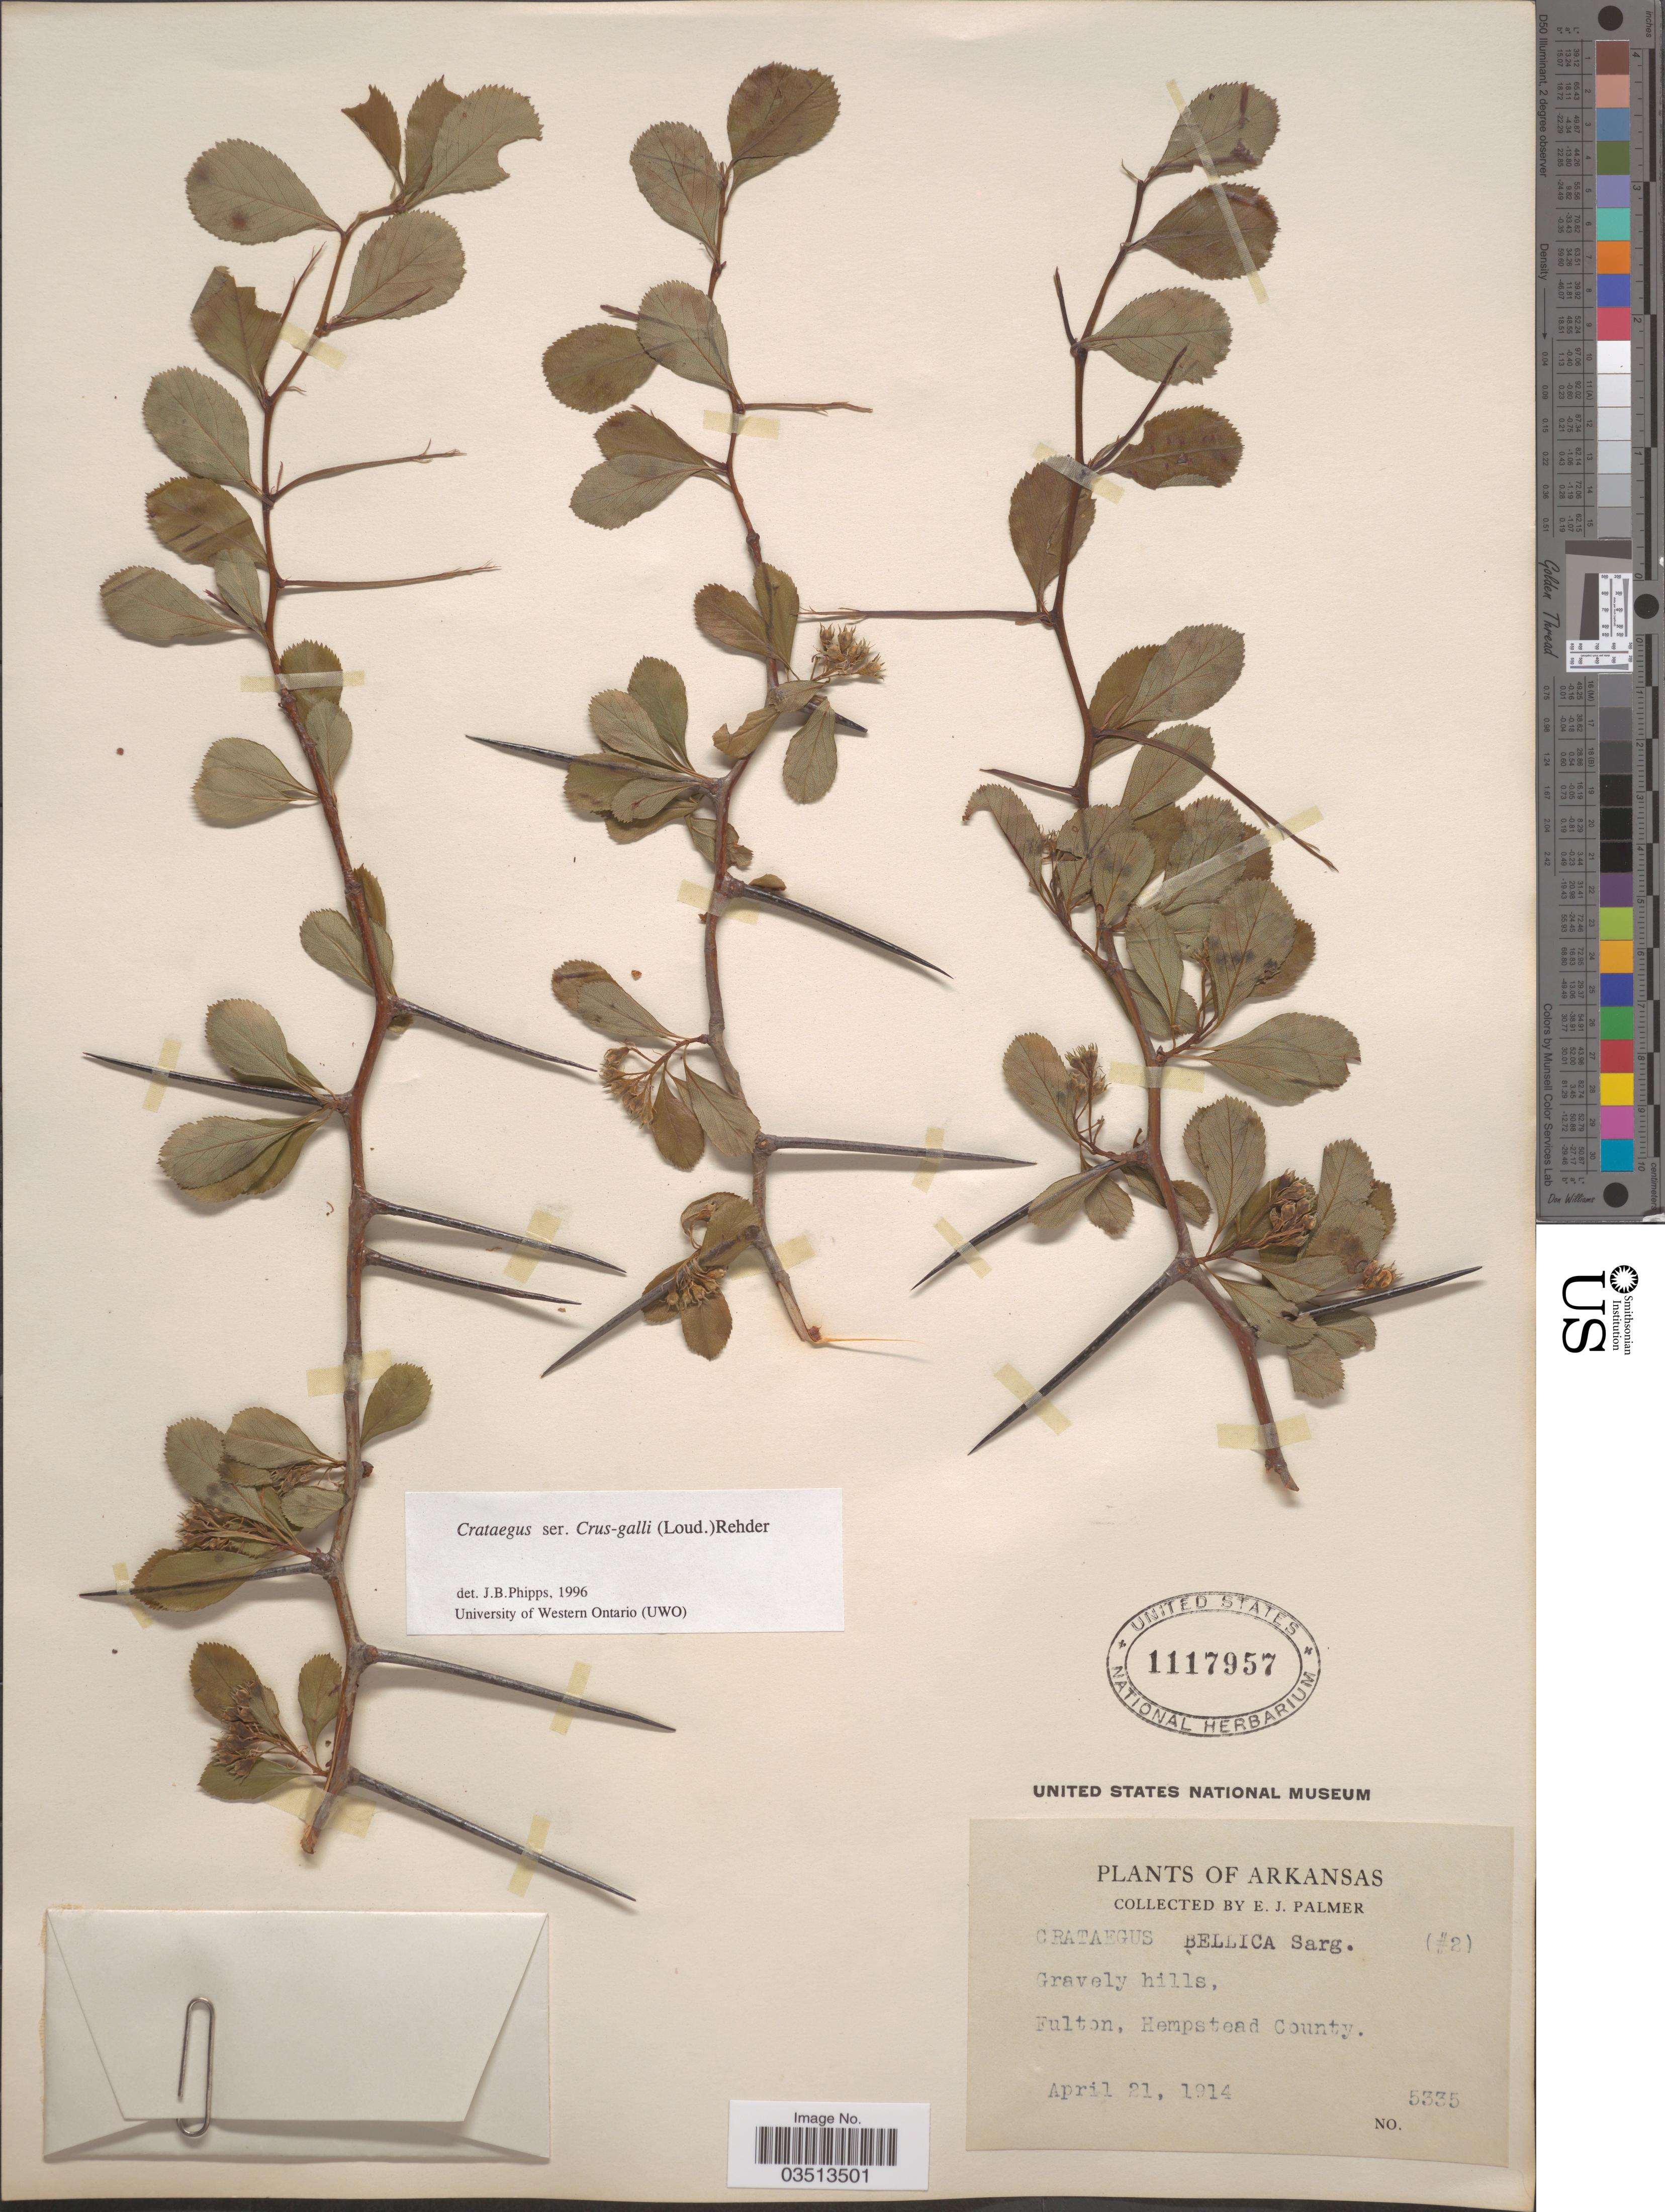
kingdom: Plantae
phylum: Tracheophyta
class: Magnoliopsida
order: Rosales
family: Rosaceae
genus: Crataegus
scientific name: Crataegus berberifolia var. engelmannii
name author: Eggl.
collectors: E. J. Palmer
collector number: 5335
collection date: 1914-04-21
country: United States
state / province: Arkansas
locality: Gravely hills, Fulton, Hempstead County.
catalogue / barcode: US 1117957